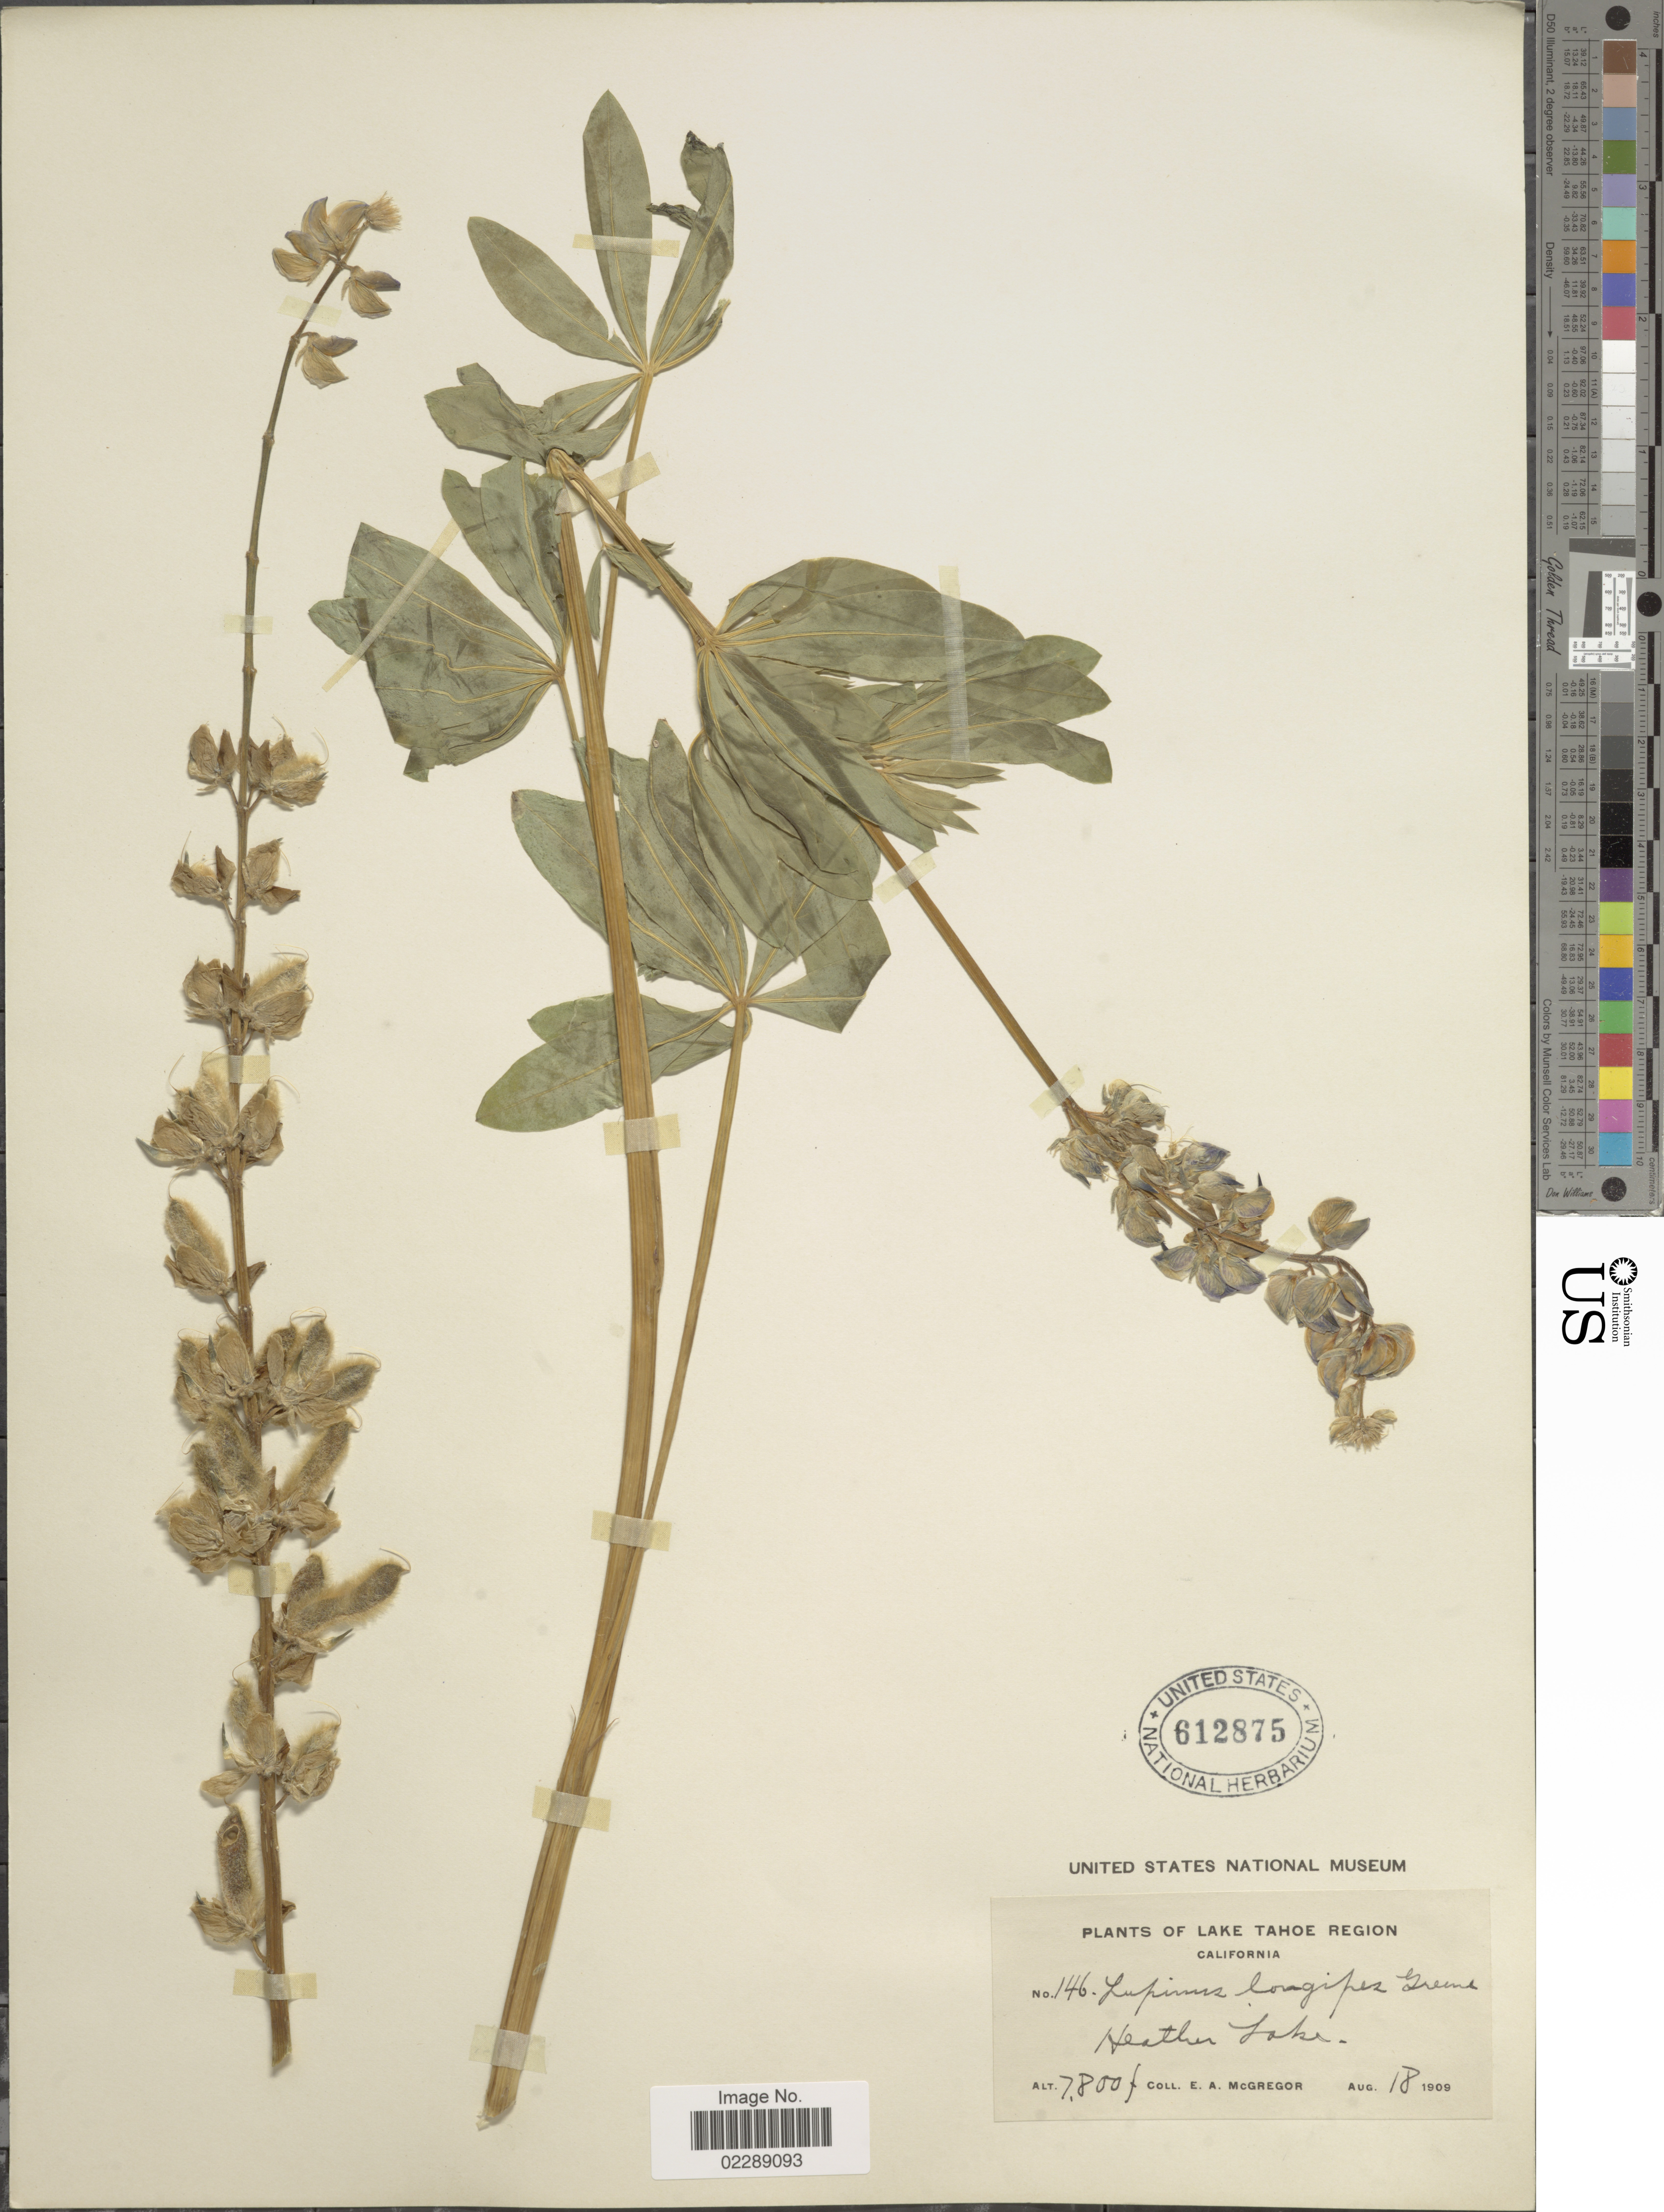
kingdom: Plantae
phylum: Tracheophyta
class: Magnoliopsida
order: Fabales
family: Fabaceae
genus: Lupinus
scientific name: Lupinus sp.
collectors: E. A. McGregor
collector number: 146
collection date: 1909-08-18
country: United States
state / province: California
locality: Lake Tahoe Region, California, Heather Lake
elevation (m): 2377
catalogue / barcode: US 612875